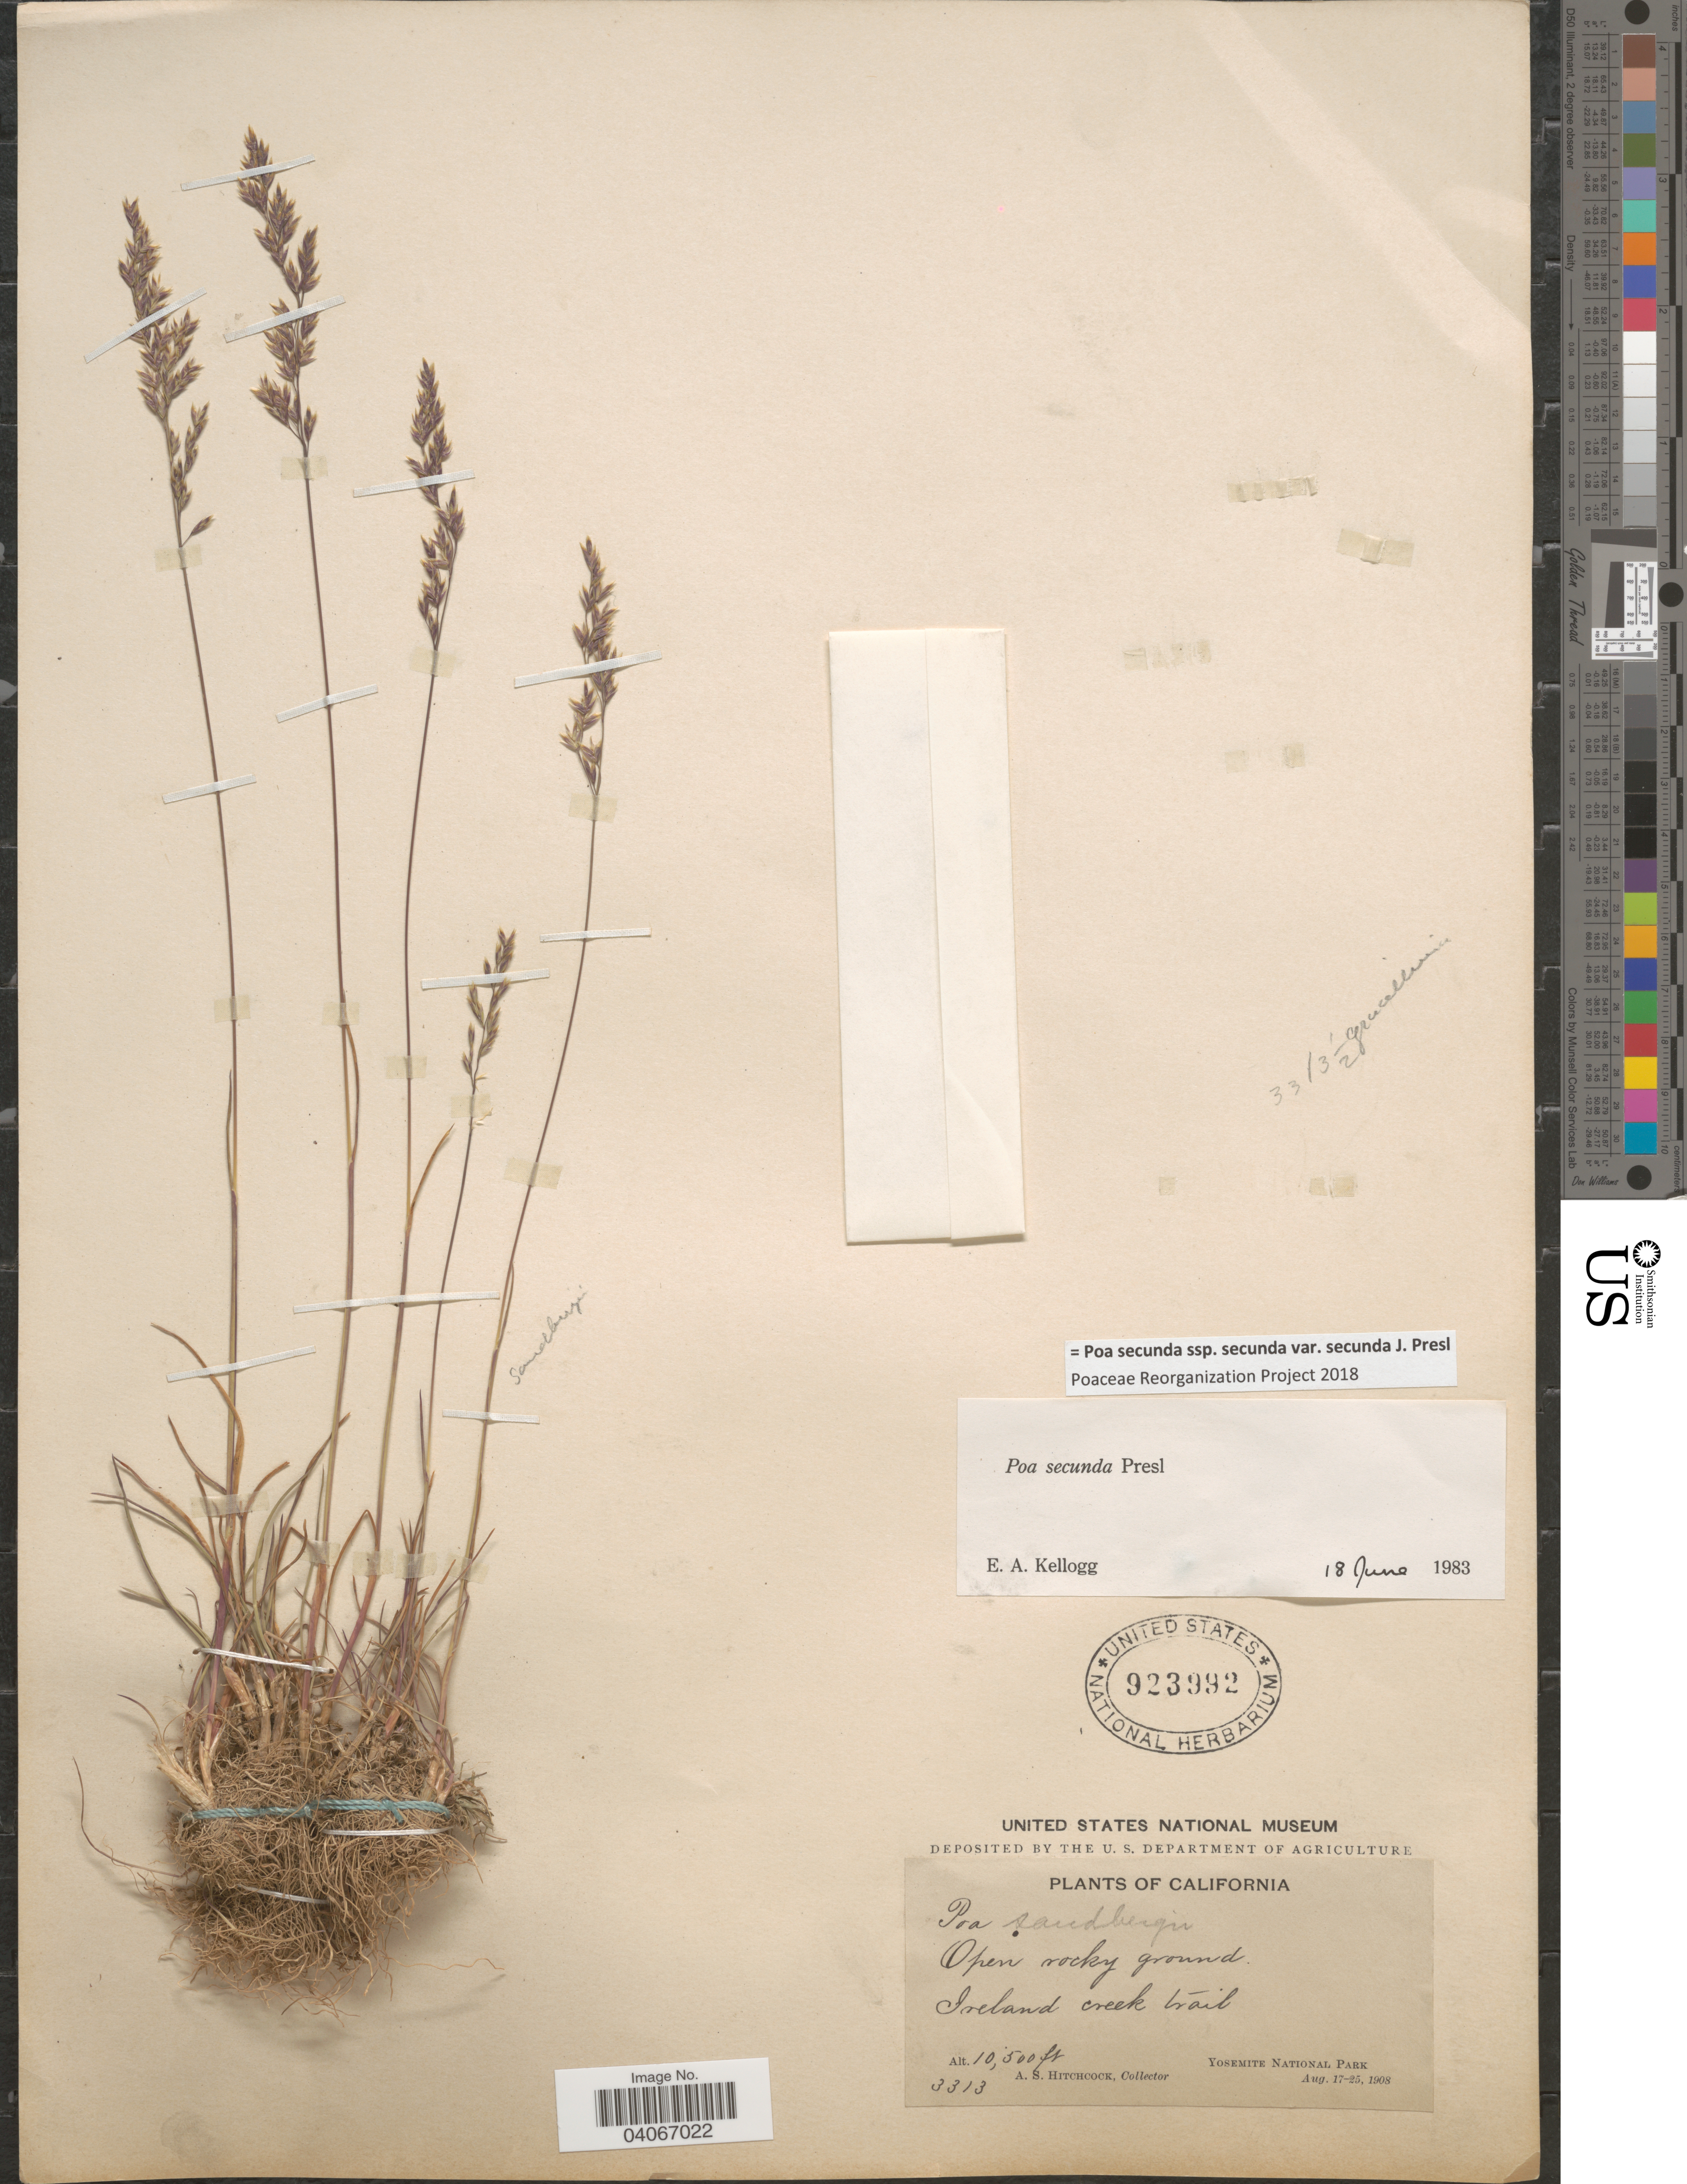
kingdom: Plantae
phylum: Tracheophyta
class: Liliopsida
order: Poales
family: Poaceae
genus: Poa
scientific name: Poa secunda subsp. secunda var. secunda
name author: J. Presl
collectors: A. S. Hitchcock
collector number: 3313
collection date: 1908-08-17/1908-08-25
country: United States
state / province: California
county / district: Mariposa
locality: Open rocky ground. Ireland creek trail. Yosemite National Park.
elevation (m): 3200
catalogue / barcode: US 923992